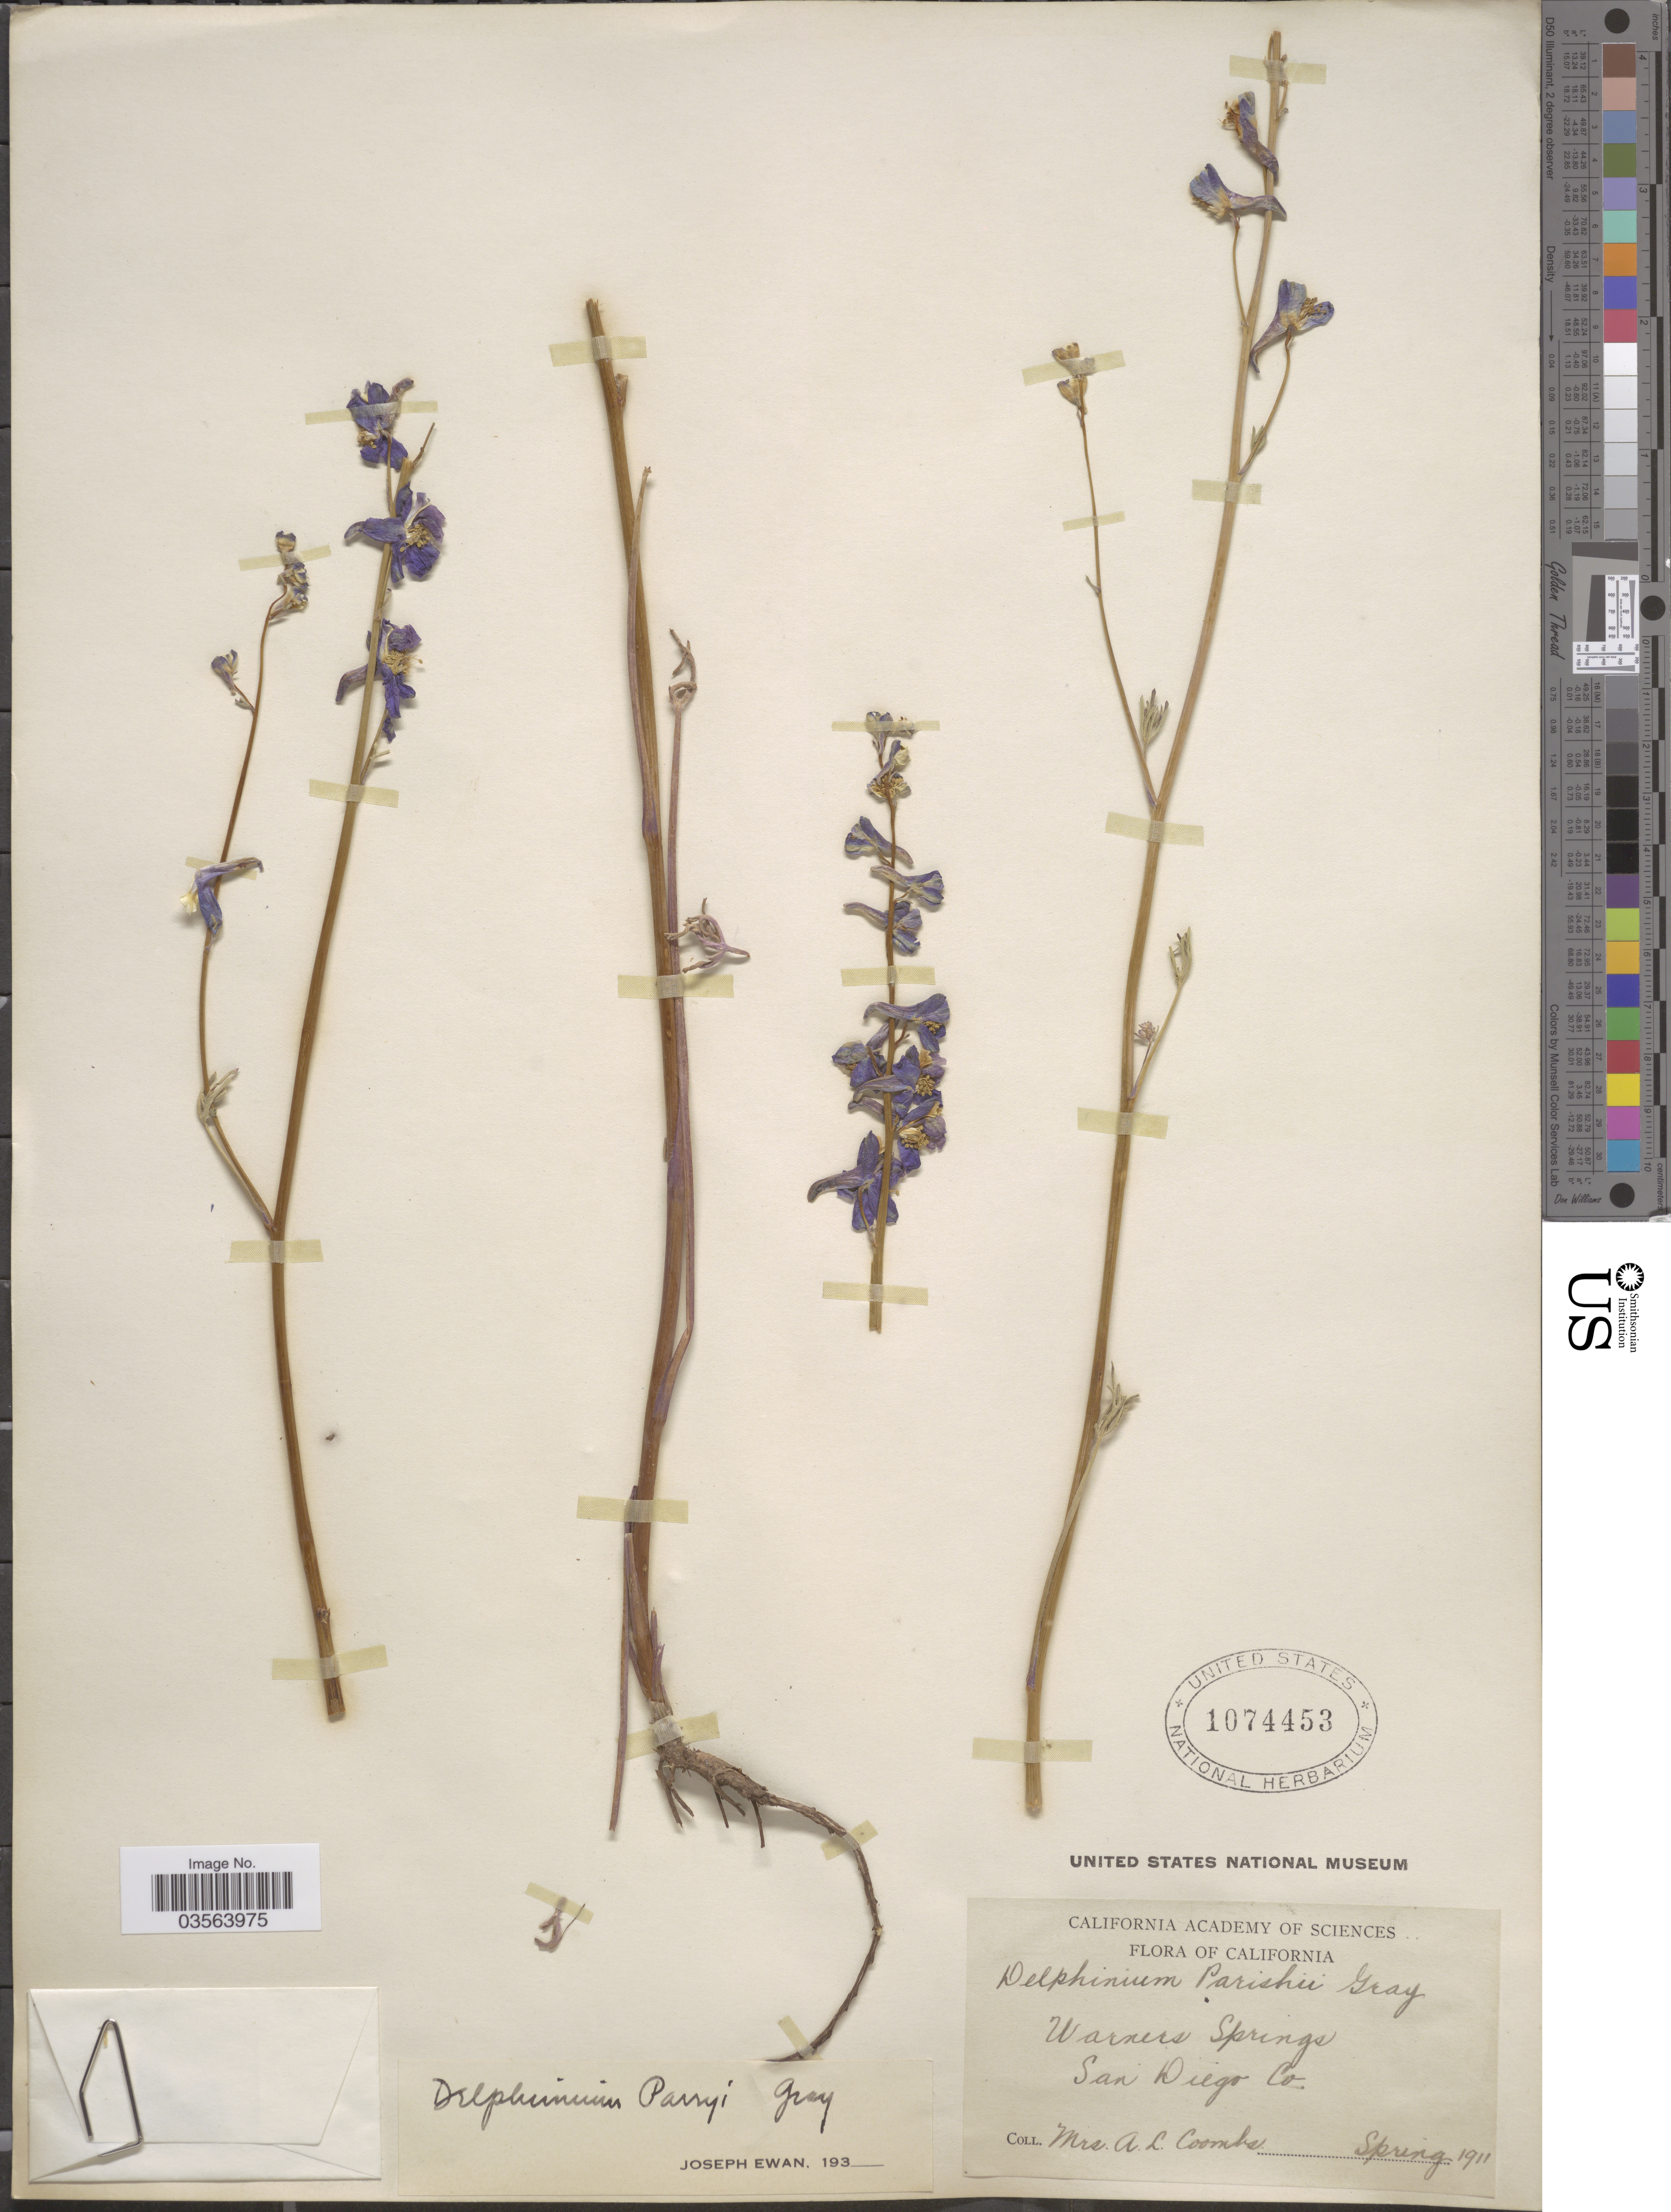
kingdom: Plantae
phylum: Tracheophyta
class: Magnoliopsida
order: Ranunculales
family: Ranunculaceae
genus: Delphinium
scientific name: Delphinium parryi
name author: A. Gray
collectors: A. Coombs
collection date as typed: Spring 1911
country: United States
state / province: California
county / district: San Diego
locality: Warners Springs. San Diego Co.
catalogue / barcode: US 1074453